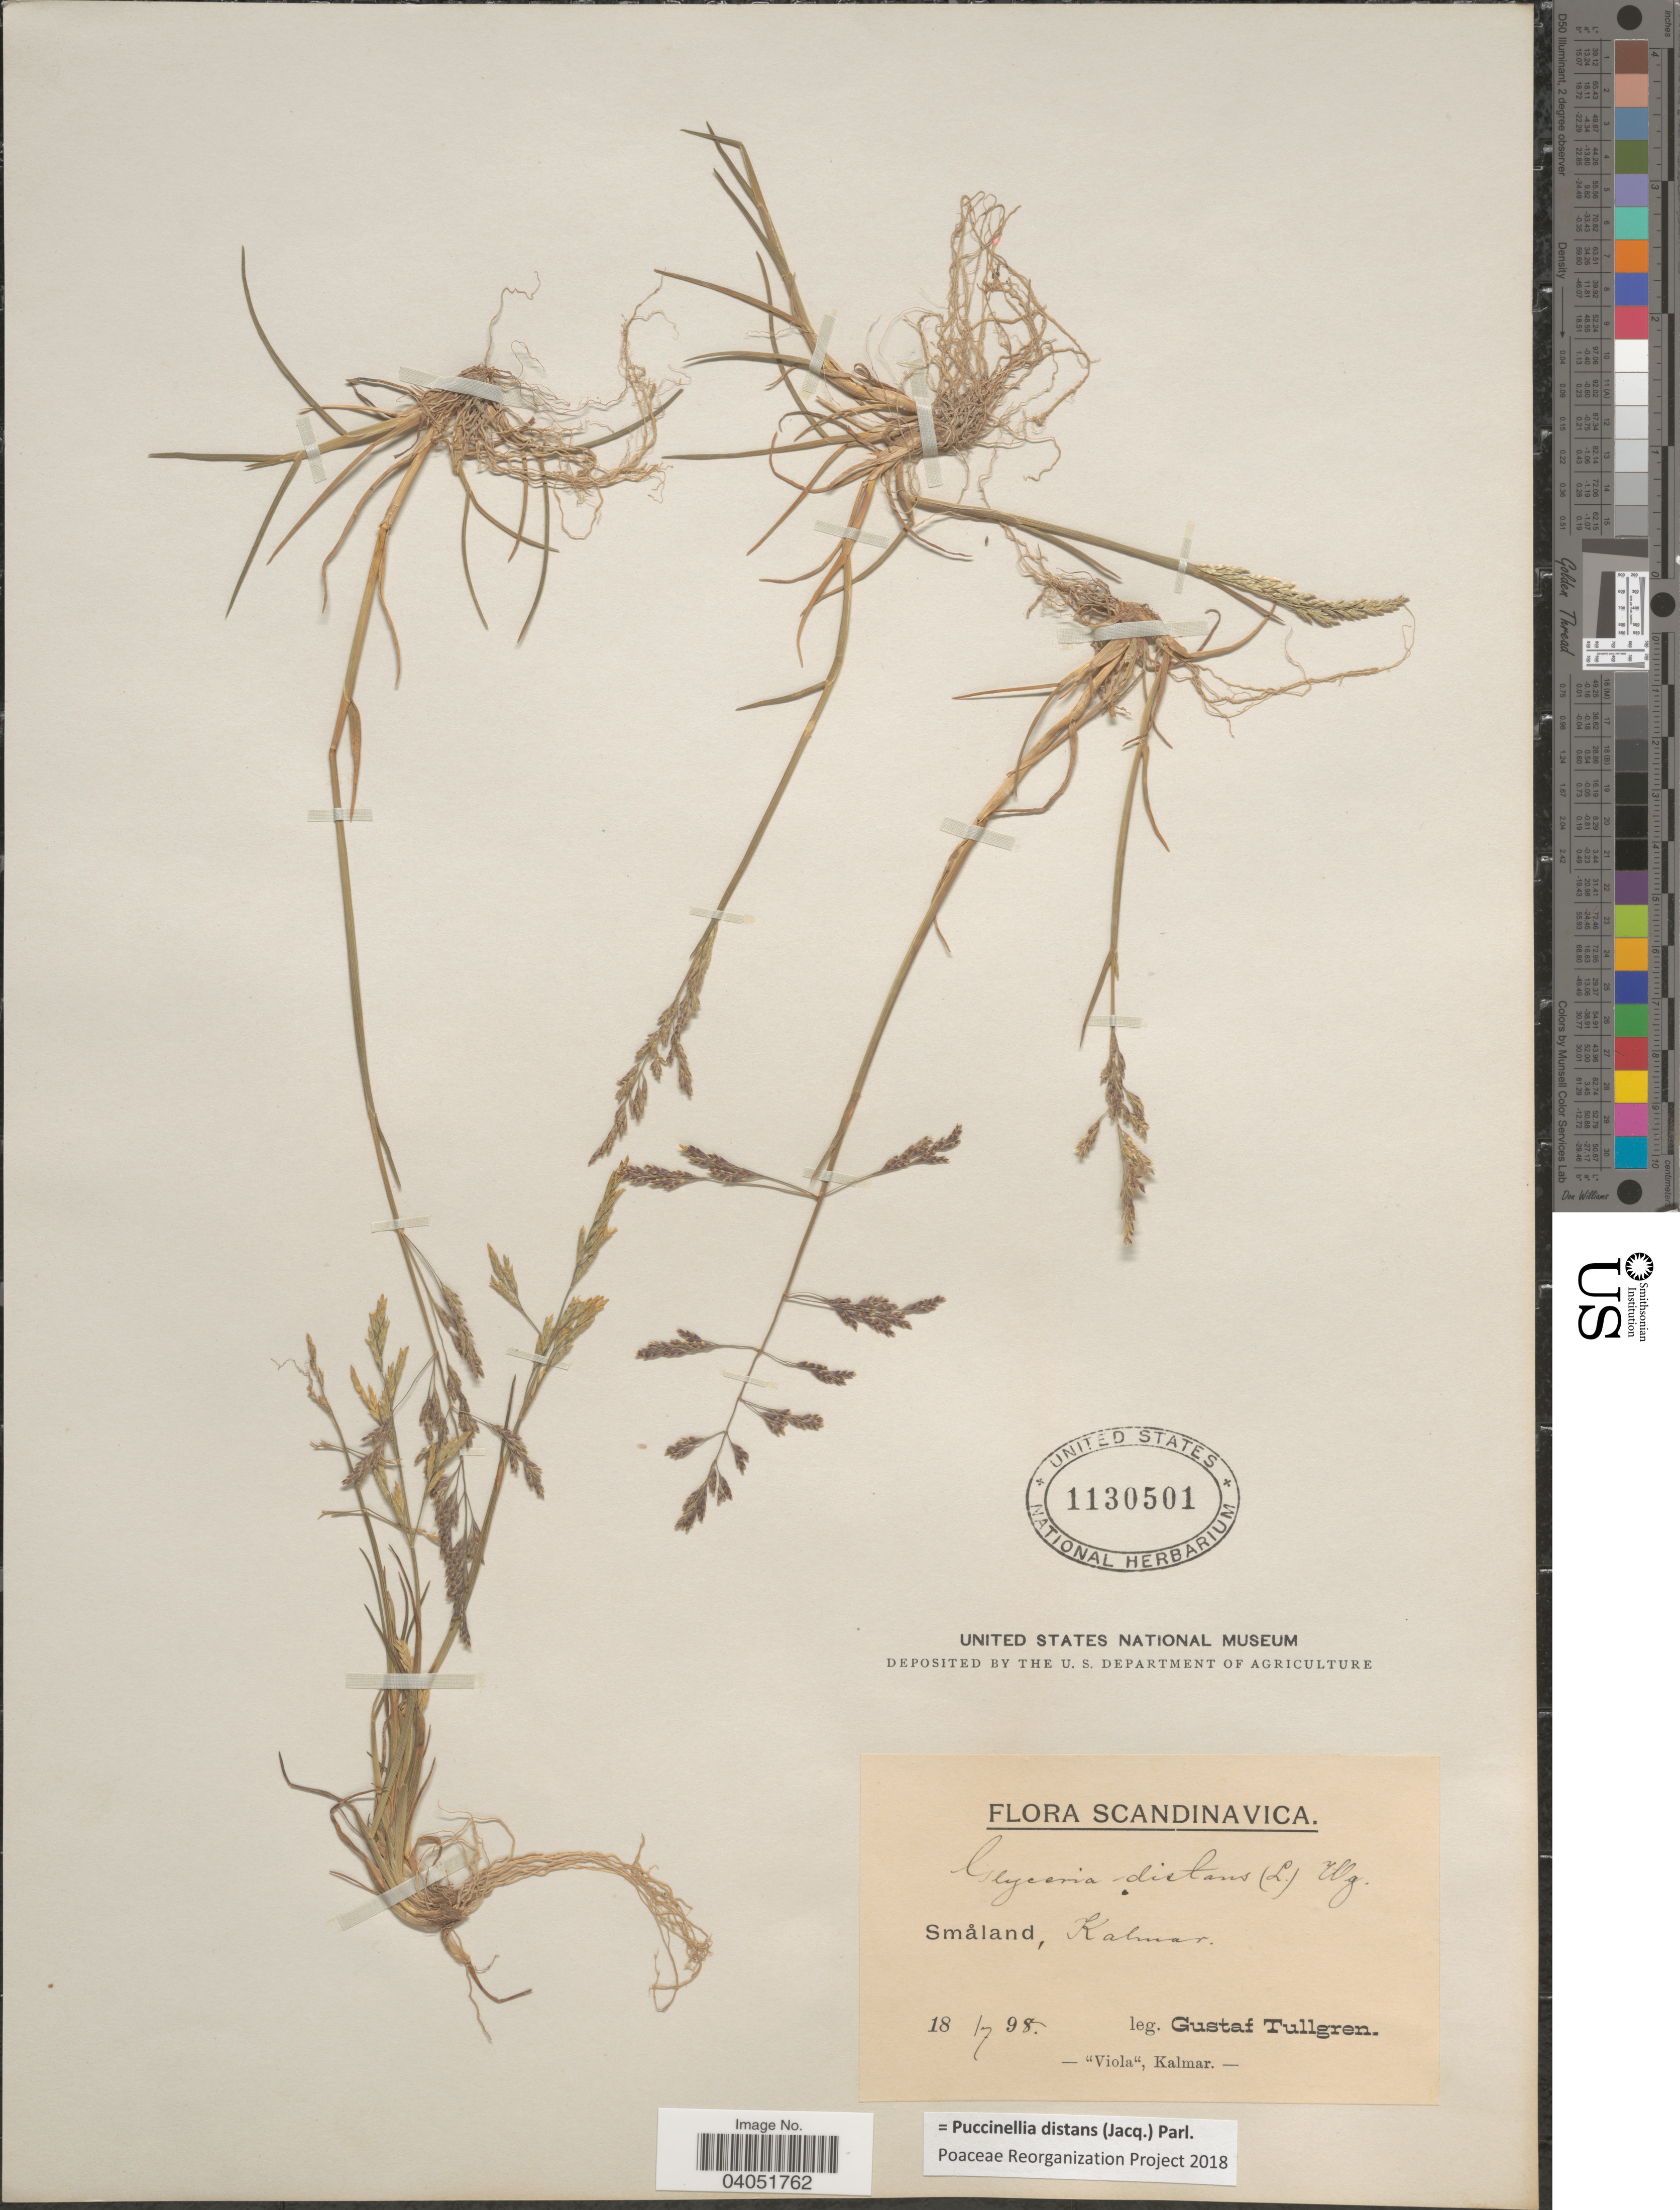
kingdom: Plantae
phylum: Tracheophyta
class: Liliopsida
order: Poales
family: Poaceae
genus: Puccinellia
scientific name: Puccinellia distans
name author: (Jacq.) Parl.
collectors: G. Tullgren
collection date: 1898-07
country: Sweden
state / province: Kalmar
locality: Scandinavica. Småland. Viola [unsure placement].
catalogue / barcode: US 1130501